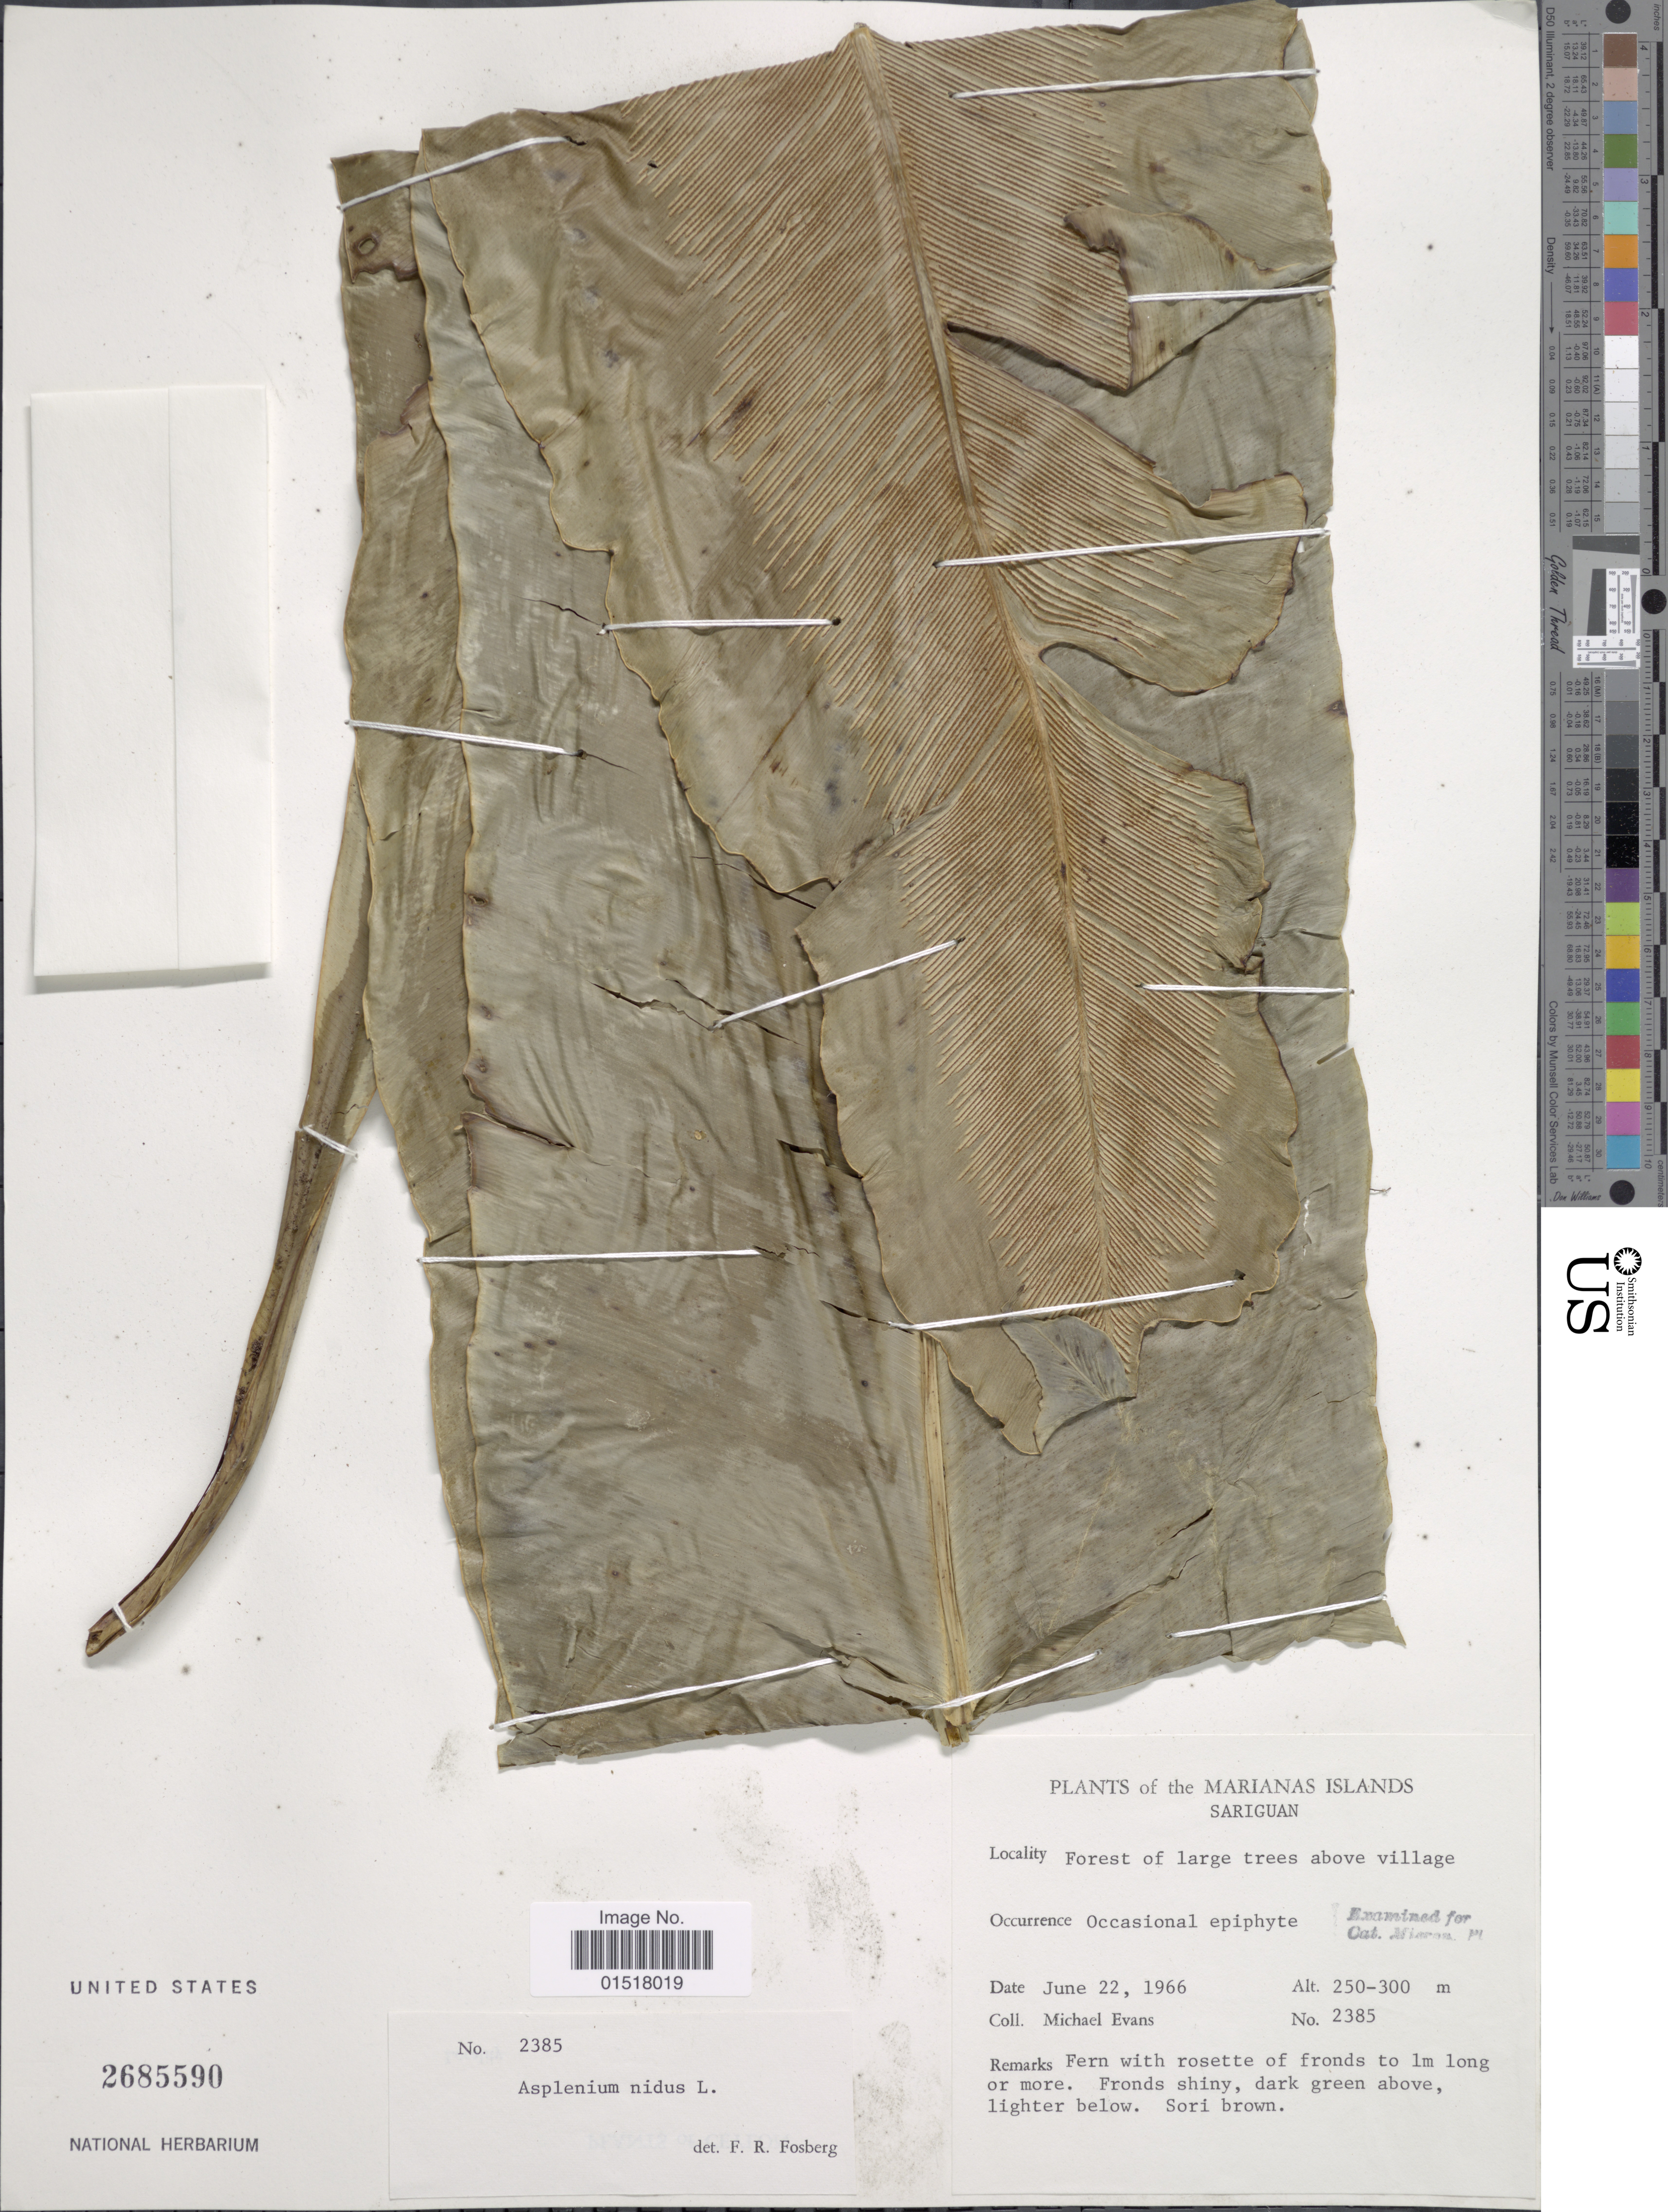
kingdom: Plantae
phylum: Tracheophyta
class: Polypodiopsida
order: Polypodiales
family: Aspleniaceae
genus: Asplenium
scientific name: Asplenium nidus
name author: L.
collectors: M. Evans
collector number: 2385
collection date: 1966-06-22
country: Northern Mariana Islands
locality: Sariguan. Forest of large trees above village.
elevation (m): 250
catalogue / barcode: US 2685590